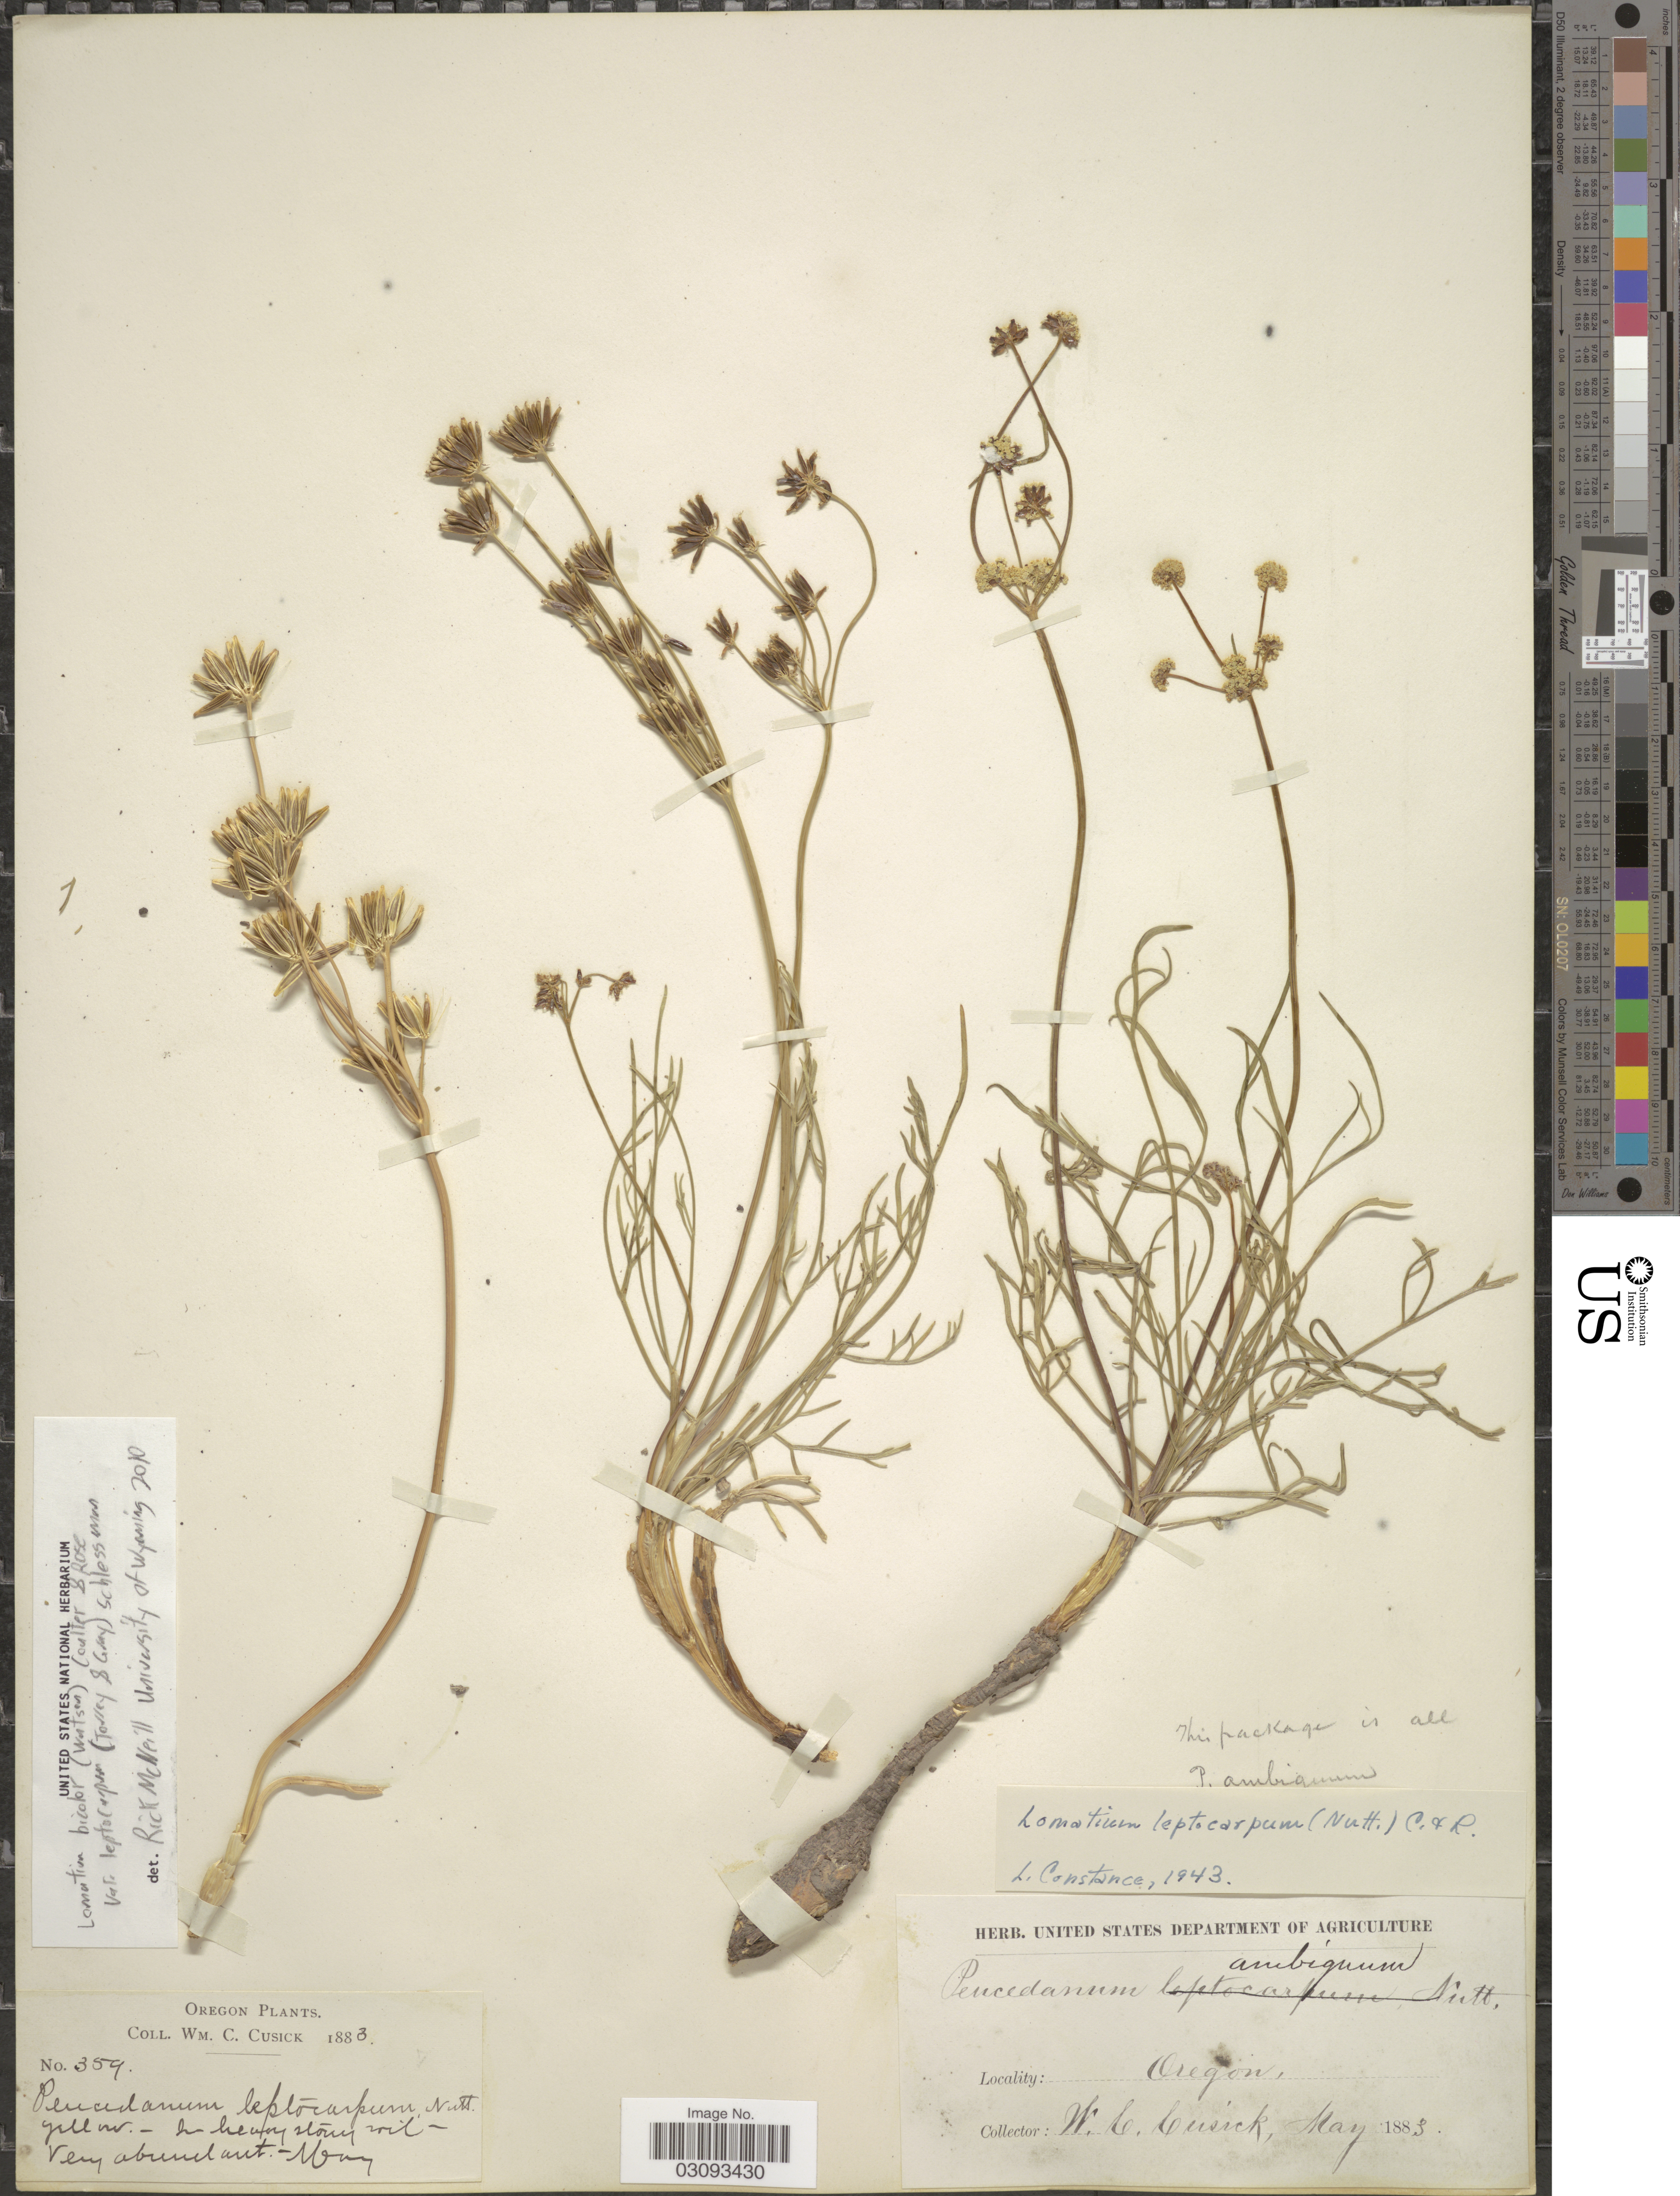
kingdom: Plantae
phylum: Tracheophyta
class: Magnoliopsida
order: Apiales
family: Apiaceae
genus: Lomatium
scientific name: Lomatium bicolor var. leptocarpum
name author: (Torr. & A. Gray) Schlessman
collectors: W. C. Cusick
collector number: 359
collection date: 1883-05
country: United States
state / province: Oregon